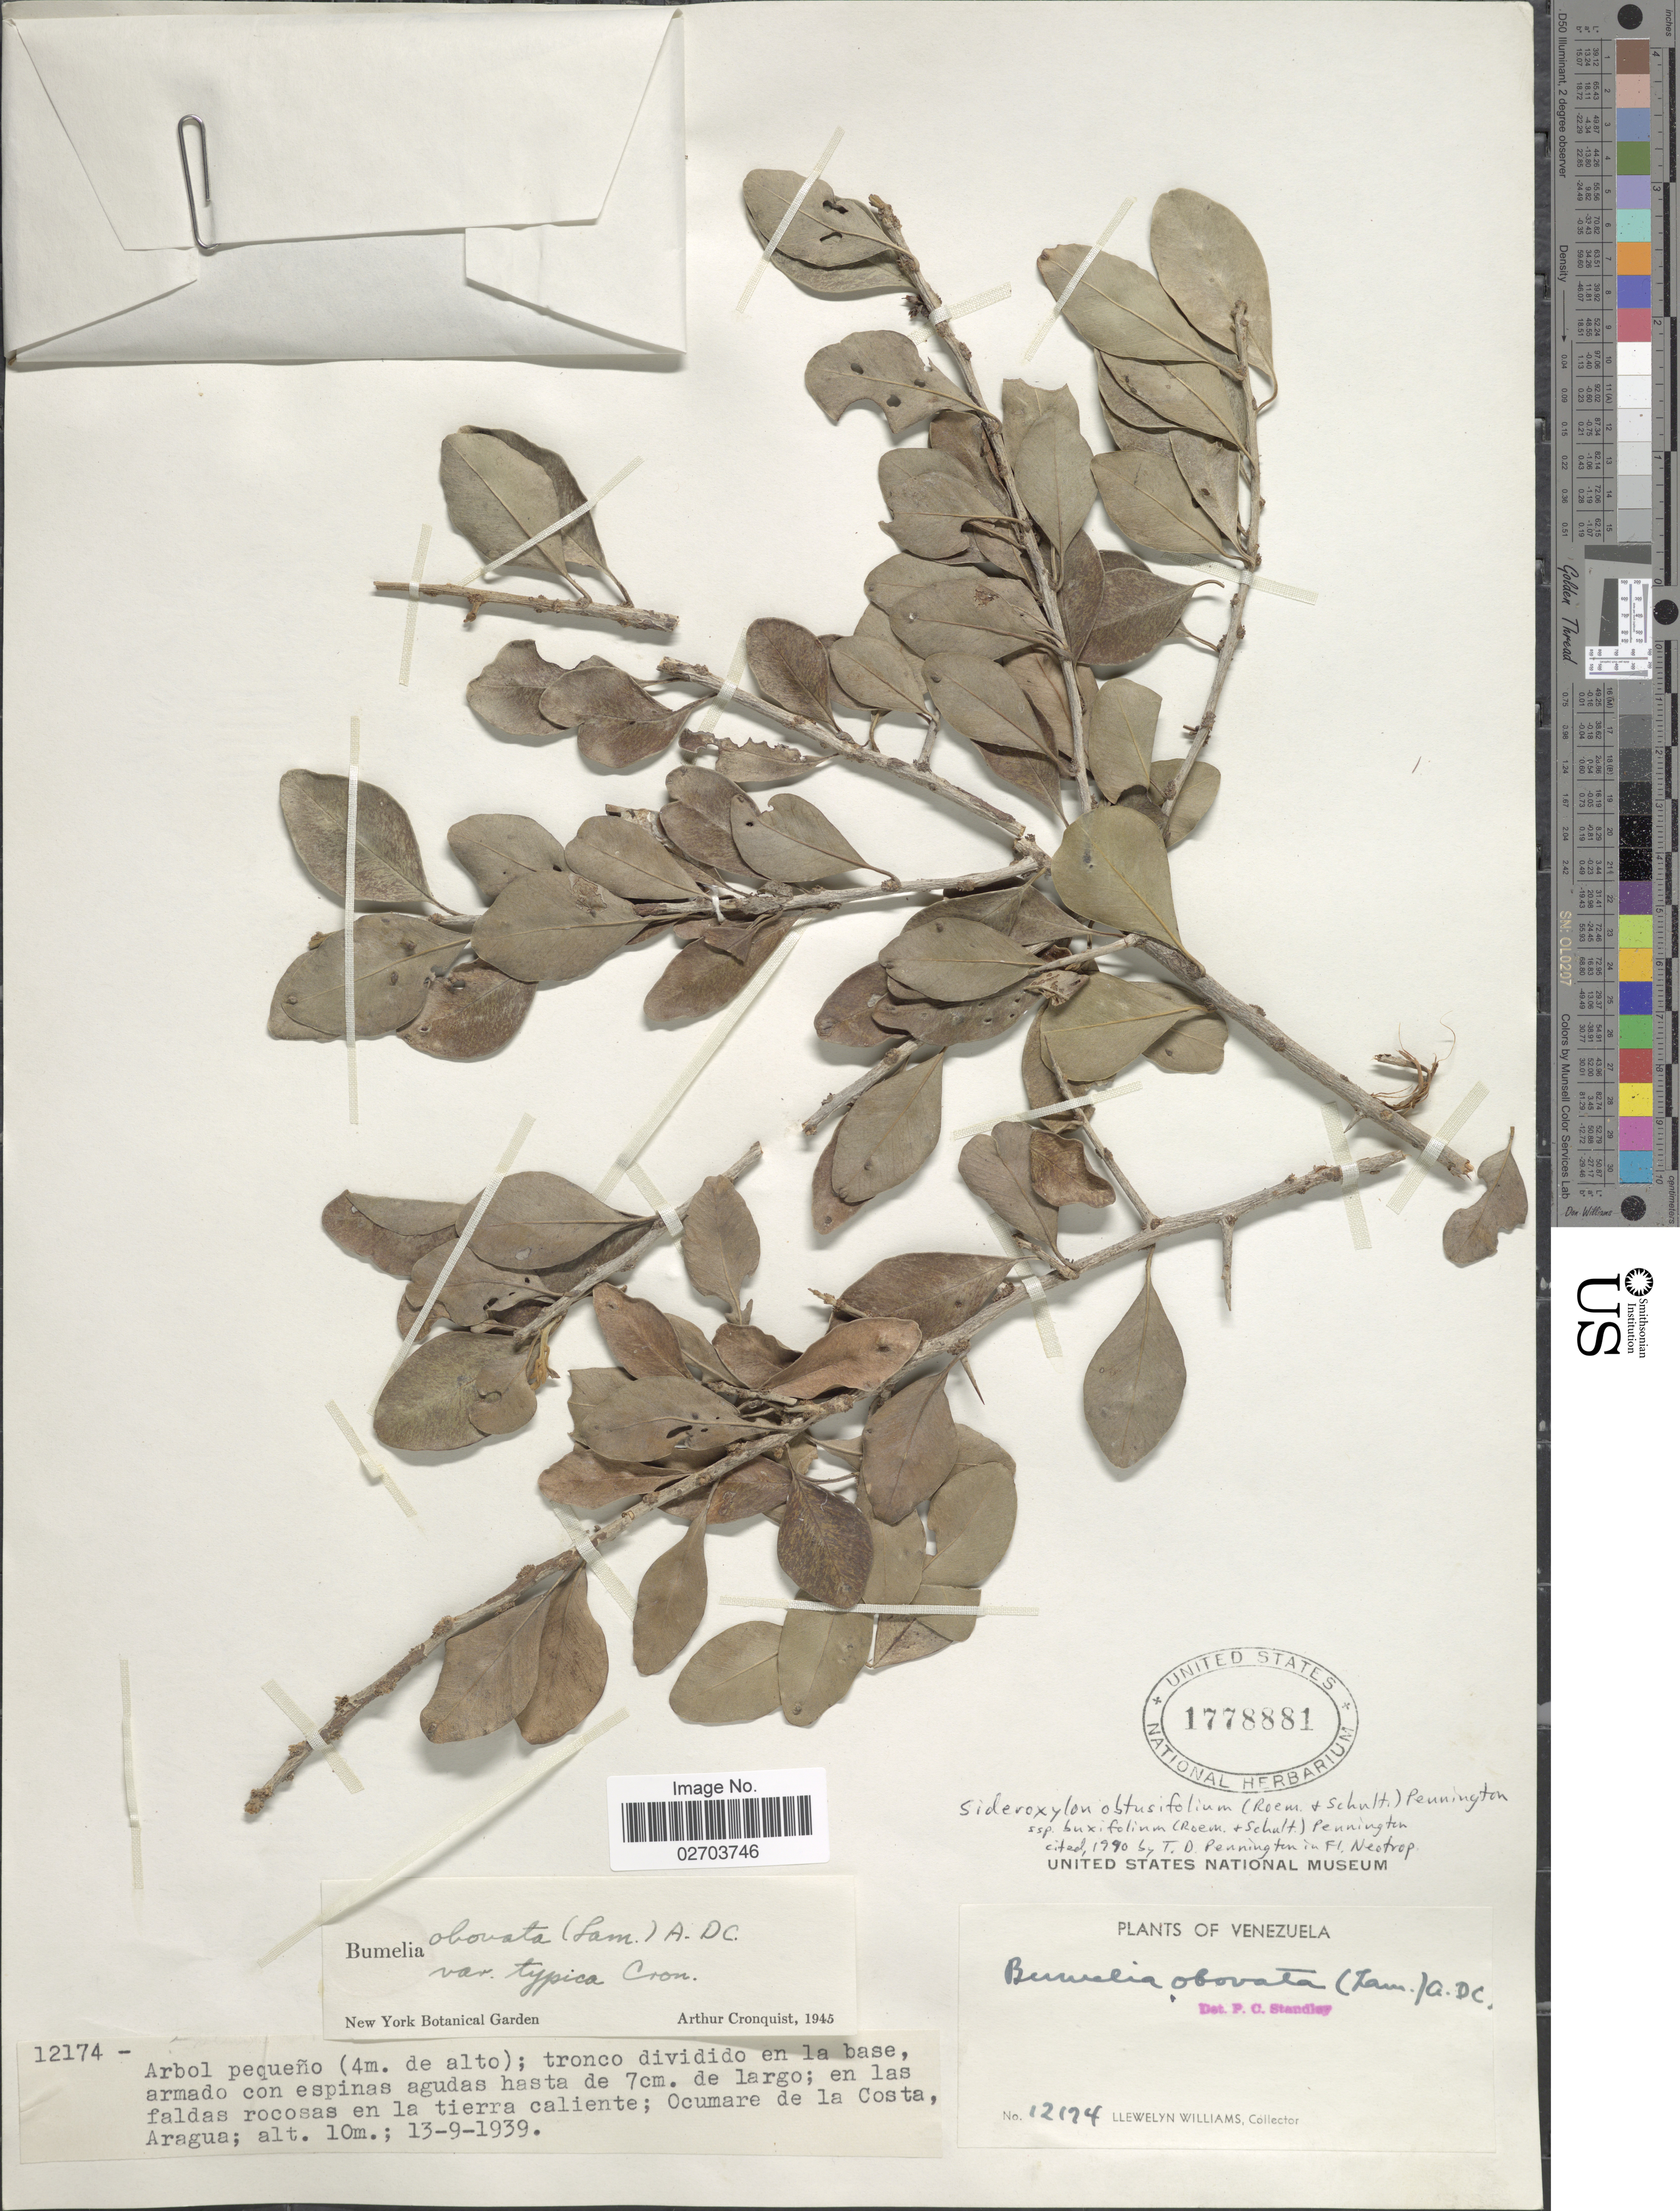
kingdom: Plantae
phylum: Tracheophyta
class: Magnoliopsida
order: Ericales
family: Sapotaceae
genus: Sideroxylon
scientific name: Sideroxylon obtusifolium subsp. buxifolium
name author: (Roem. & Schult.) T.D. Penn.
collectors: Ll. Williams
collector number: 12174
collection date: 1939-09-13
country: Venezuela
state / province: Aragua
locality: En las faldas rocosas en la tierra caliente; Ocumare de la Costa.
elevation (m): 10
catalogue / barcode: US 1778881